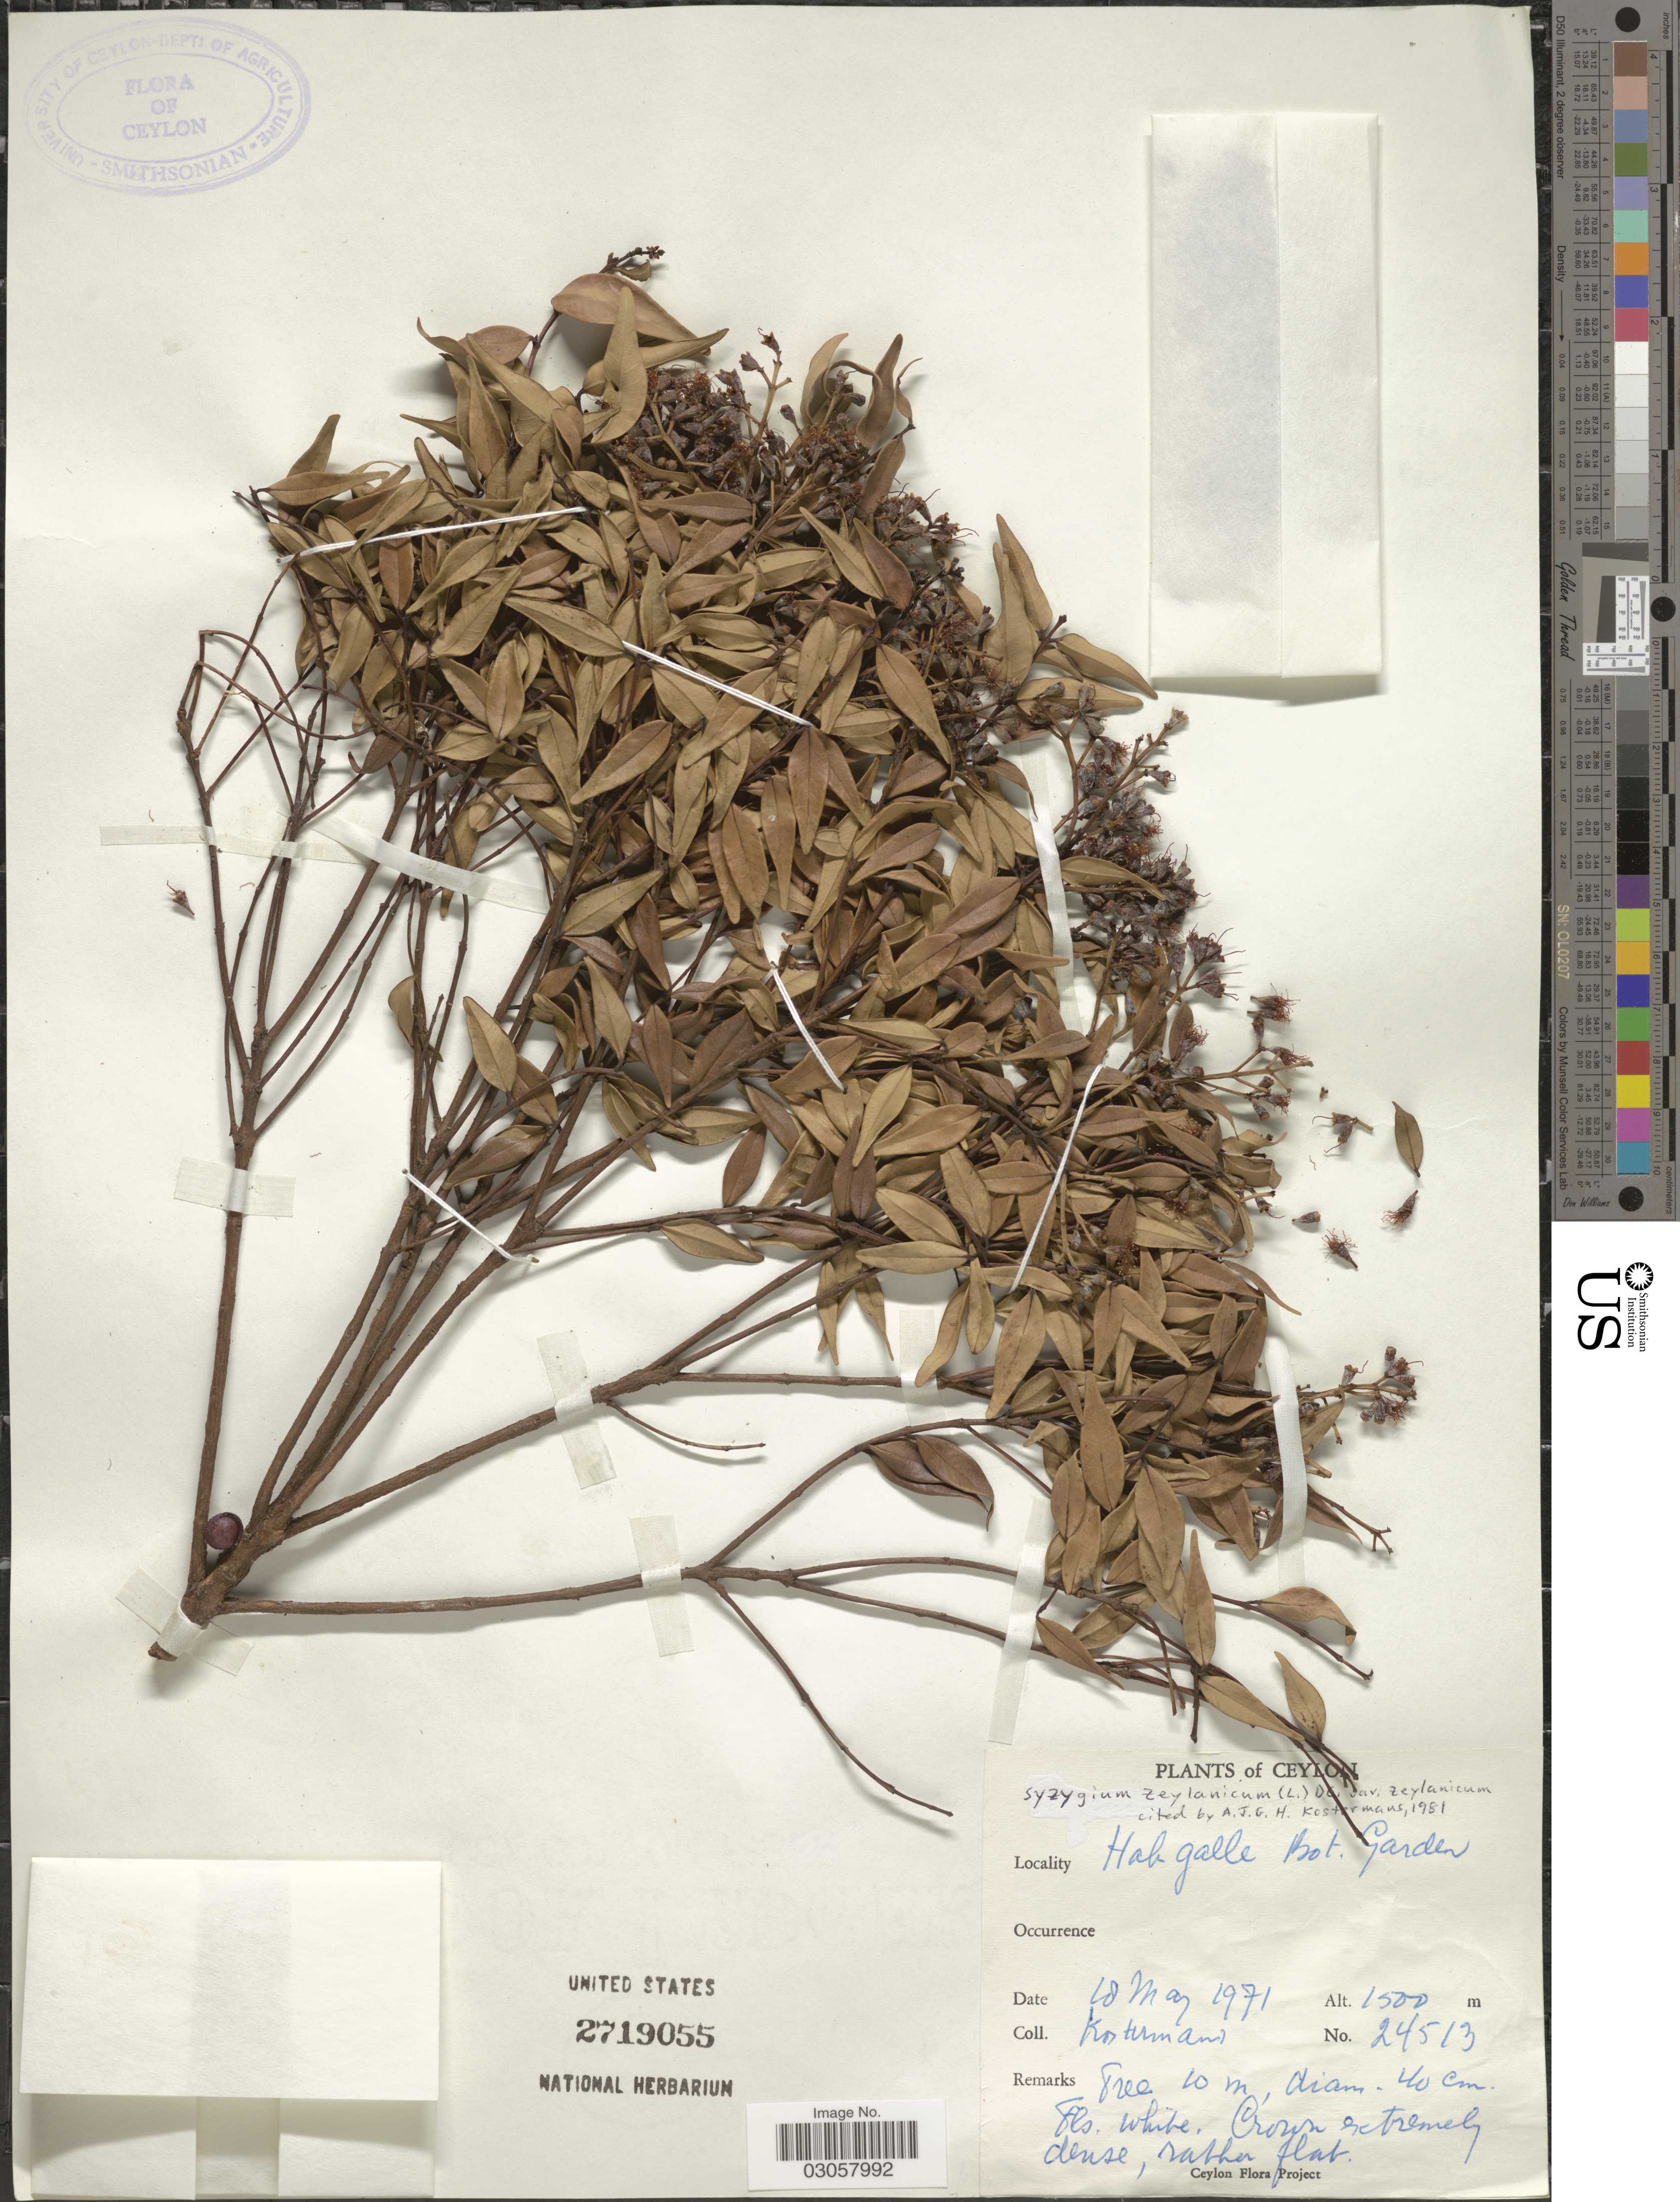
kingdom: Plantae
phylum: Tracheophyta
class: Magnoliopsida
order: Myrtales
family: Myrtaceae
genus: Syzygium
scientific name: Syzygium zeylanicum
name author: (L.) DC.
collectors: Kostermans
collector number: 24513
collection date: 1971-05-18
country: Sri Lanka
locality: Ceylon. Hakgalla Bot. Garden.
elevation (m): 1500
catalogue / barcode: US 2719055